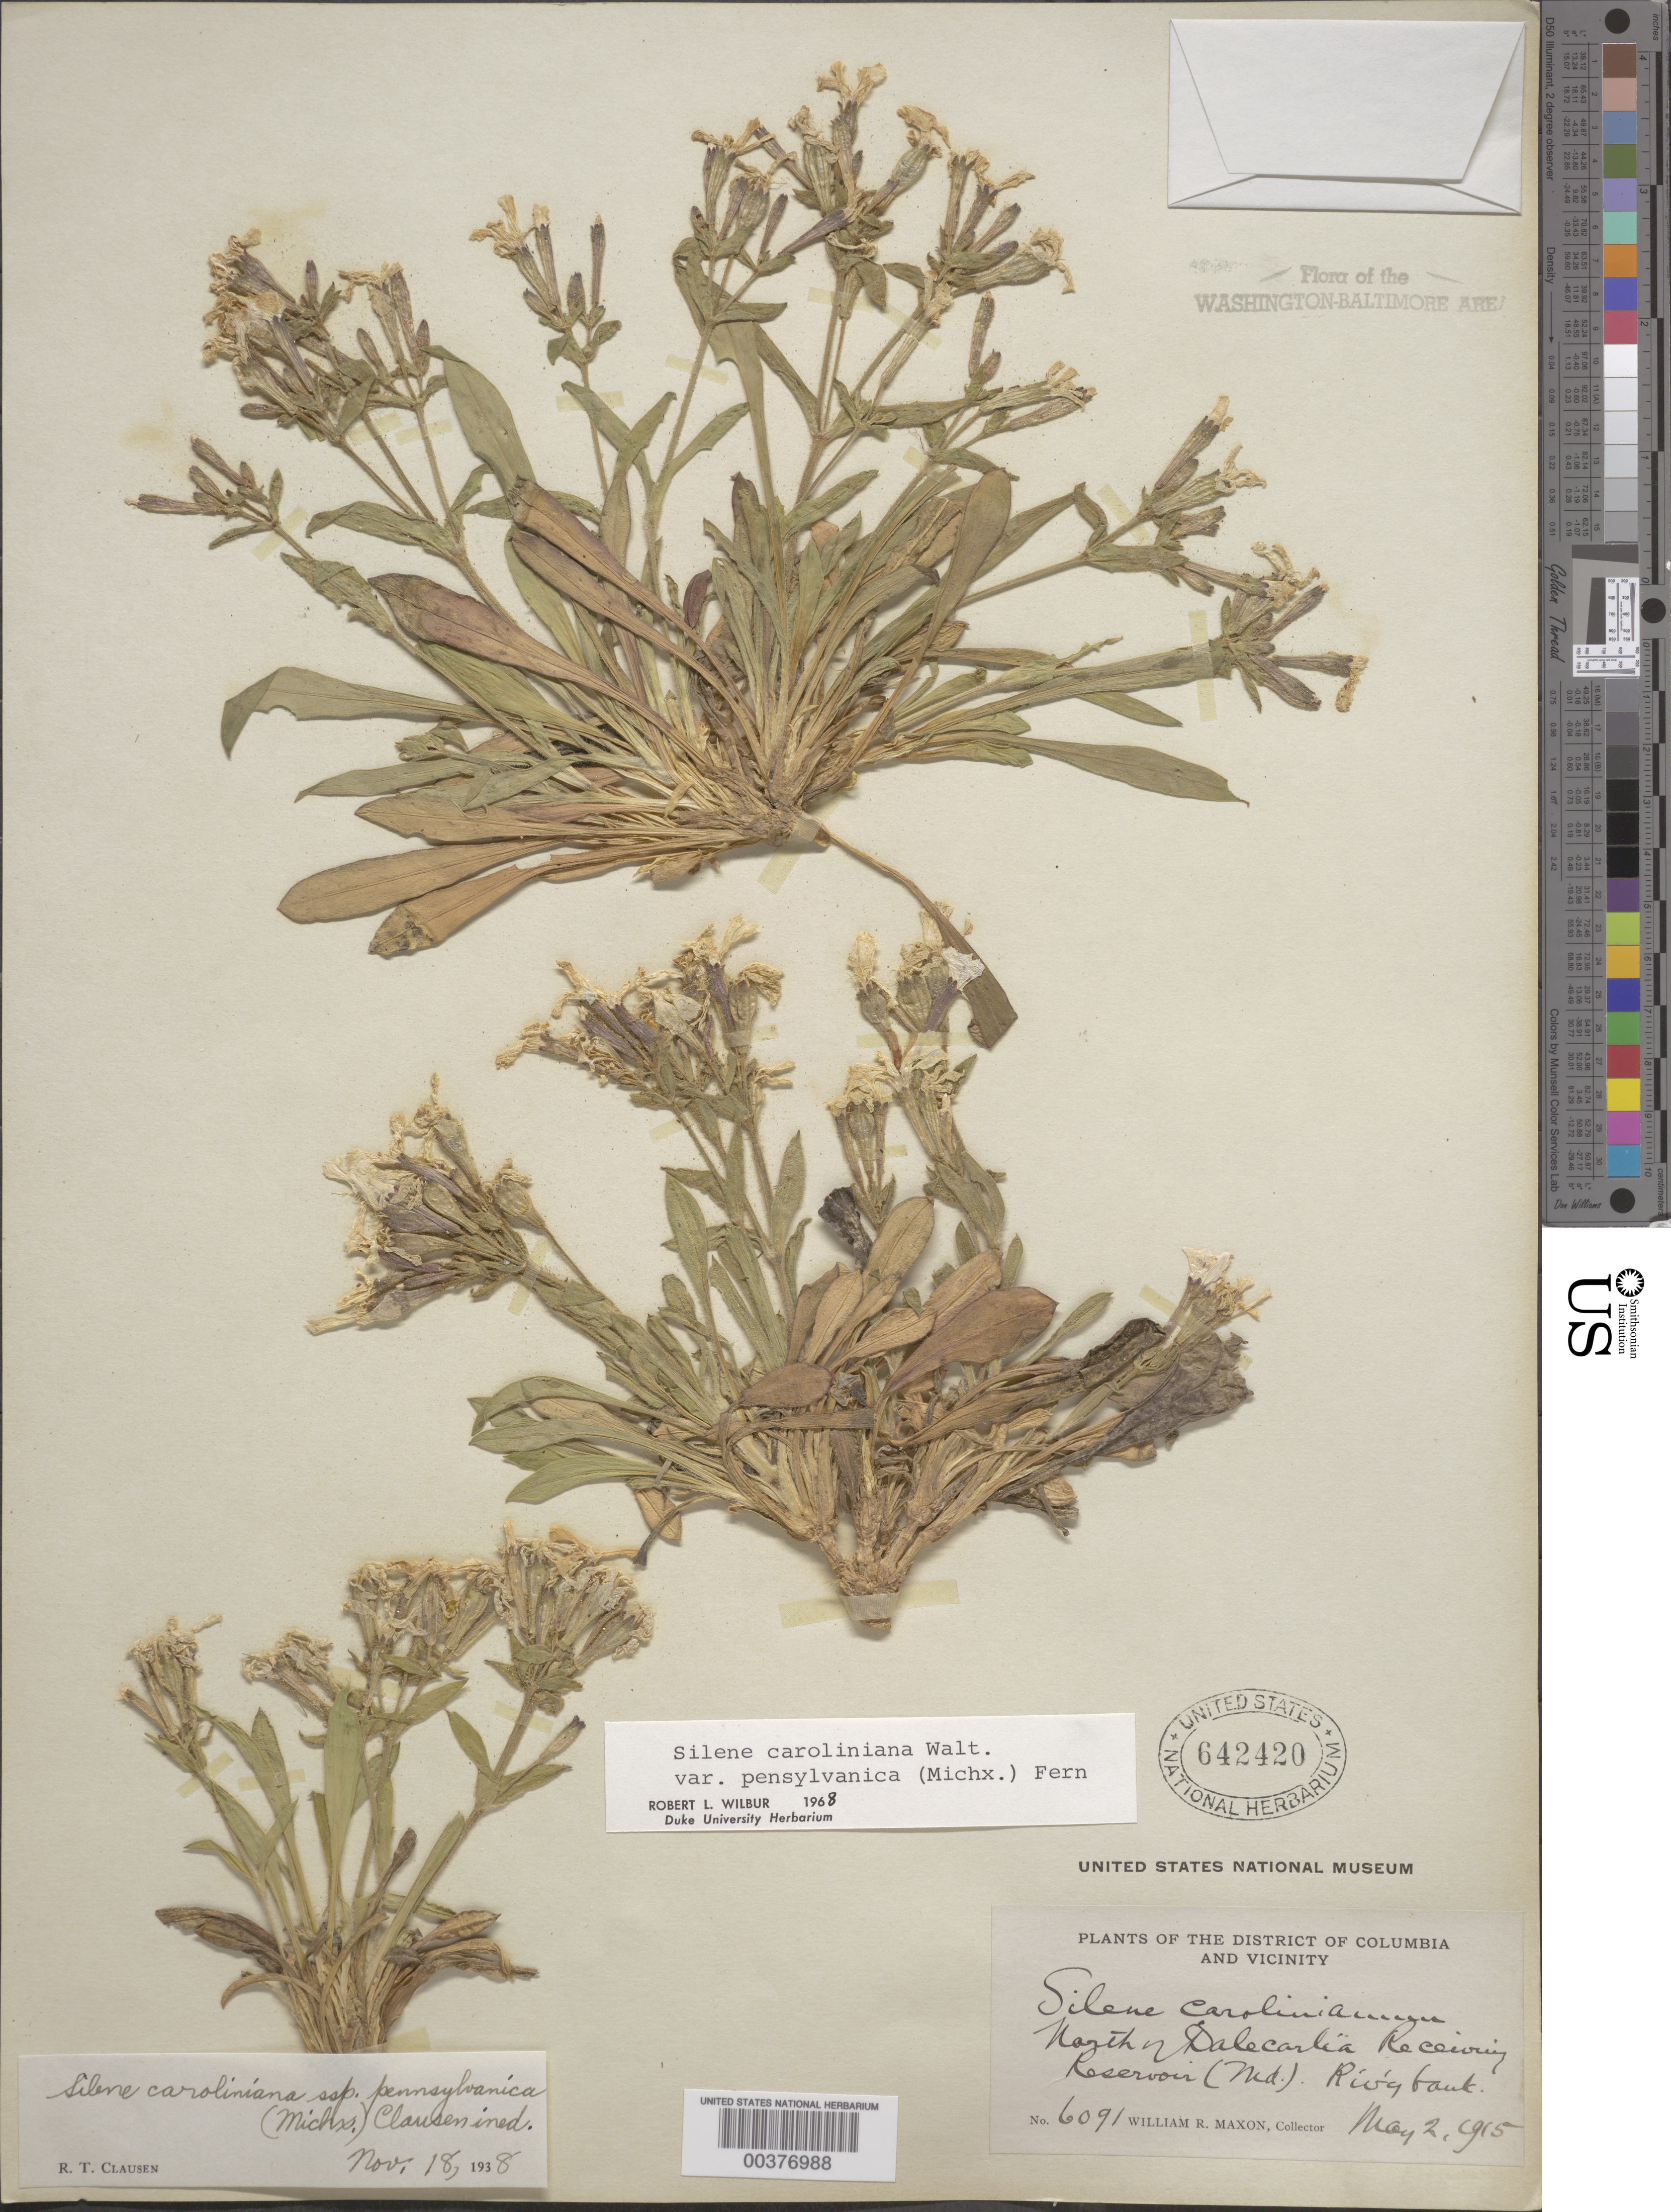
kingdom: Plantae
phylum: Tracheophyta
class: Magnoliopsida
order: Caryophyllales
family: Caryophyllaceae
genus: Silene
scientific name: Silene caroliniana var. pensylvanica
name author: (Michx.) Fernald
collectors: W. R. Maxon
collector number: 6091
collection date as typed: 02 May 1915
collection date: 1915-05-02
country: United States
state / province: Maryland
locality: N of Dalecarlia Receiving Reservoir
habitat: Riverbank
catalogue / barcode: US 642420